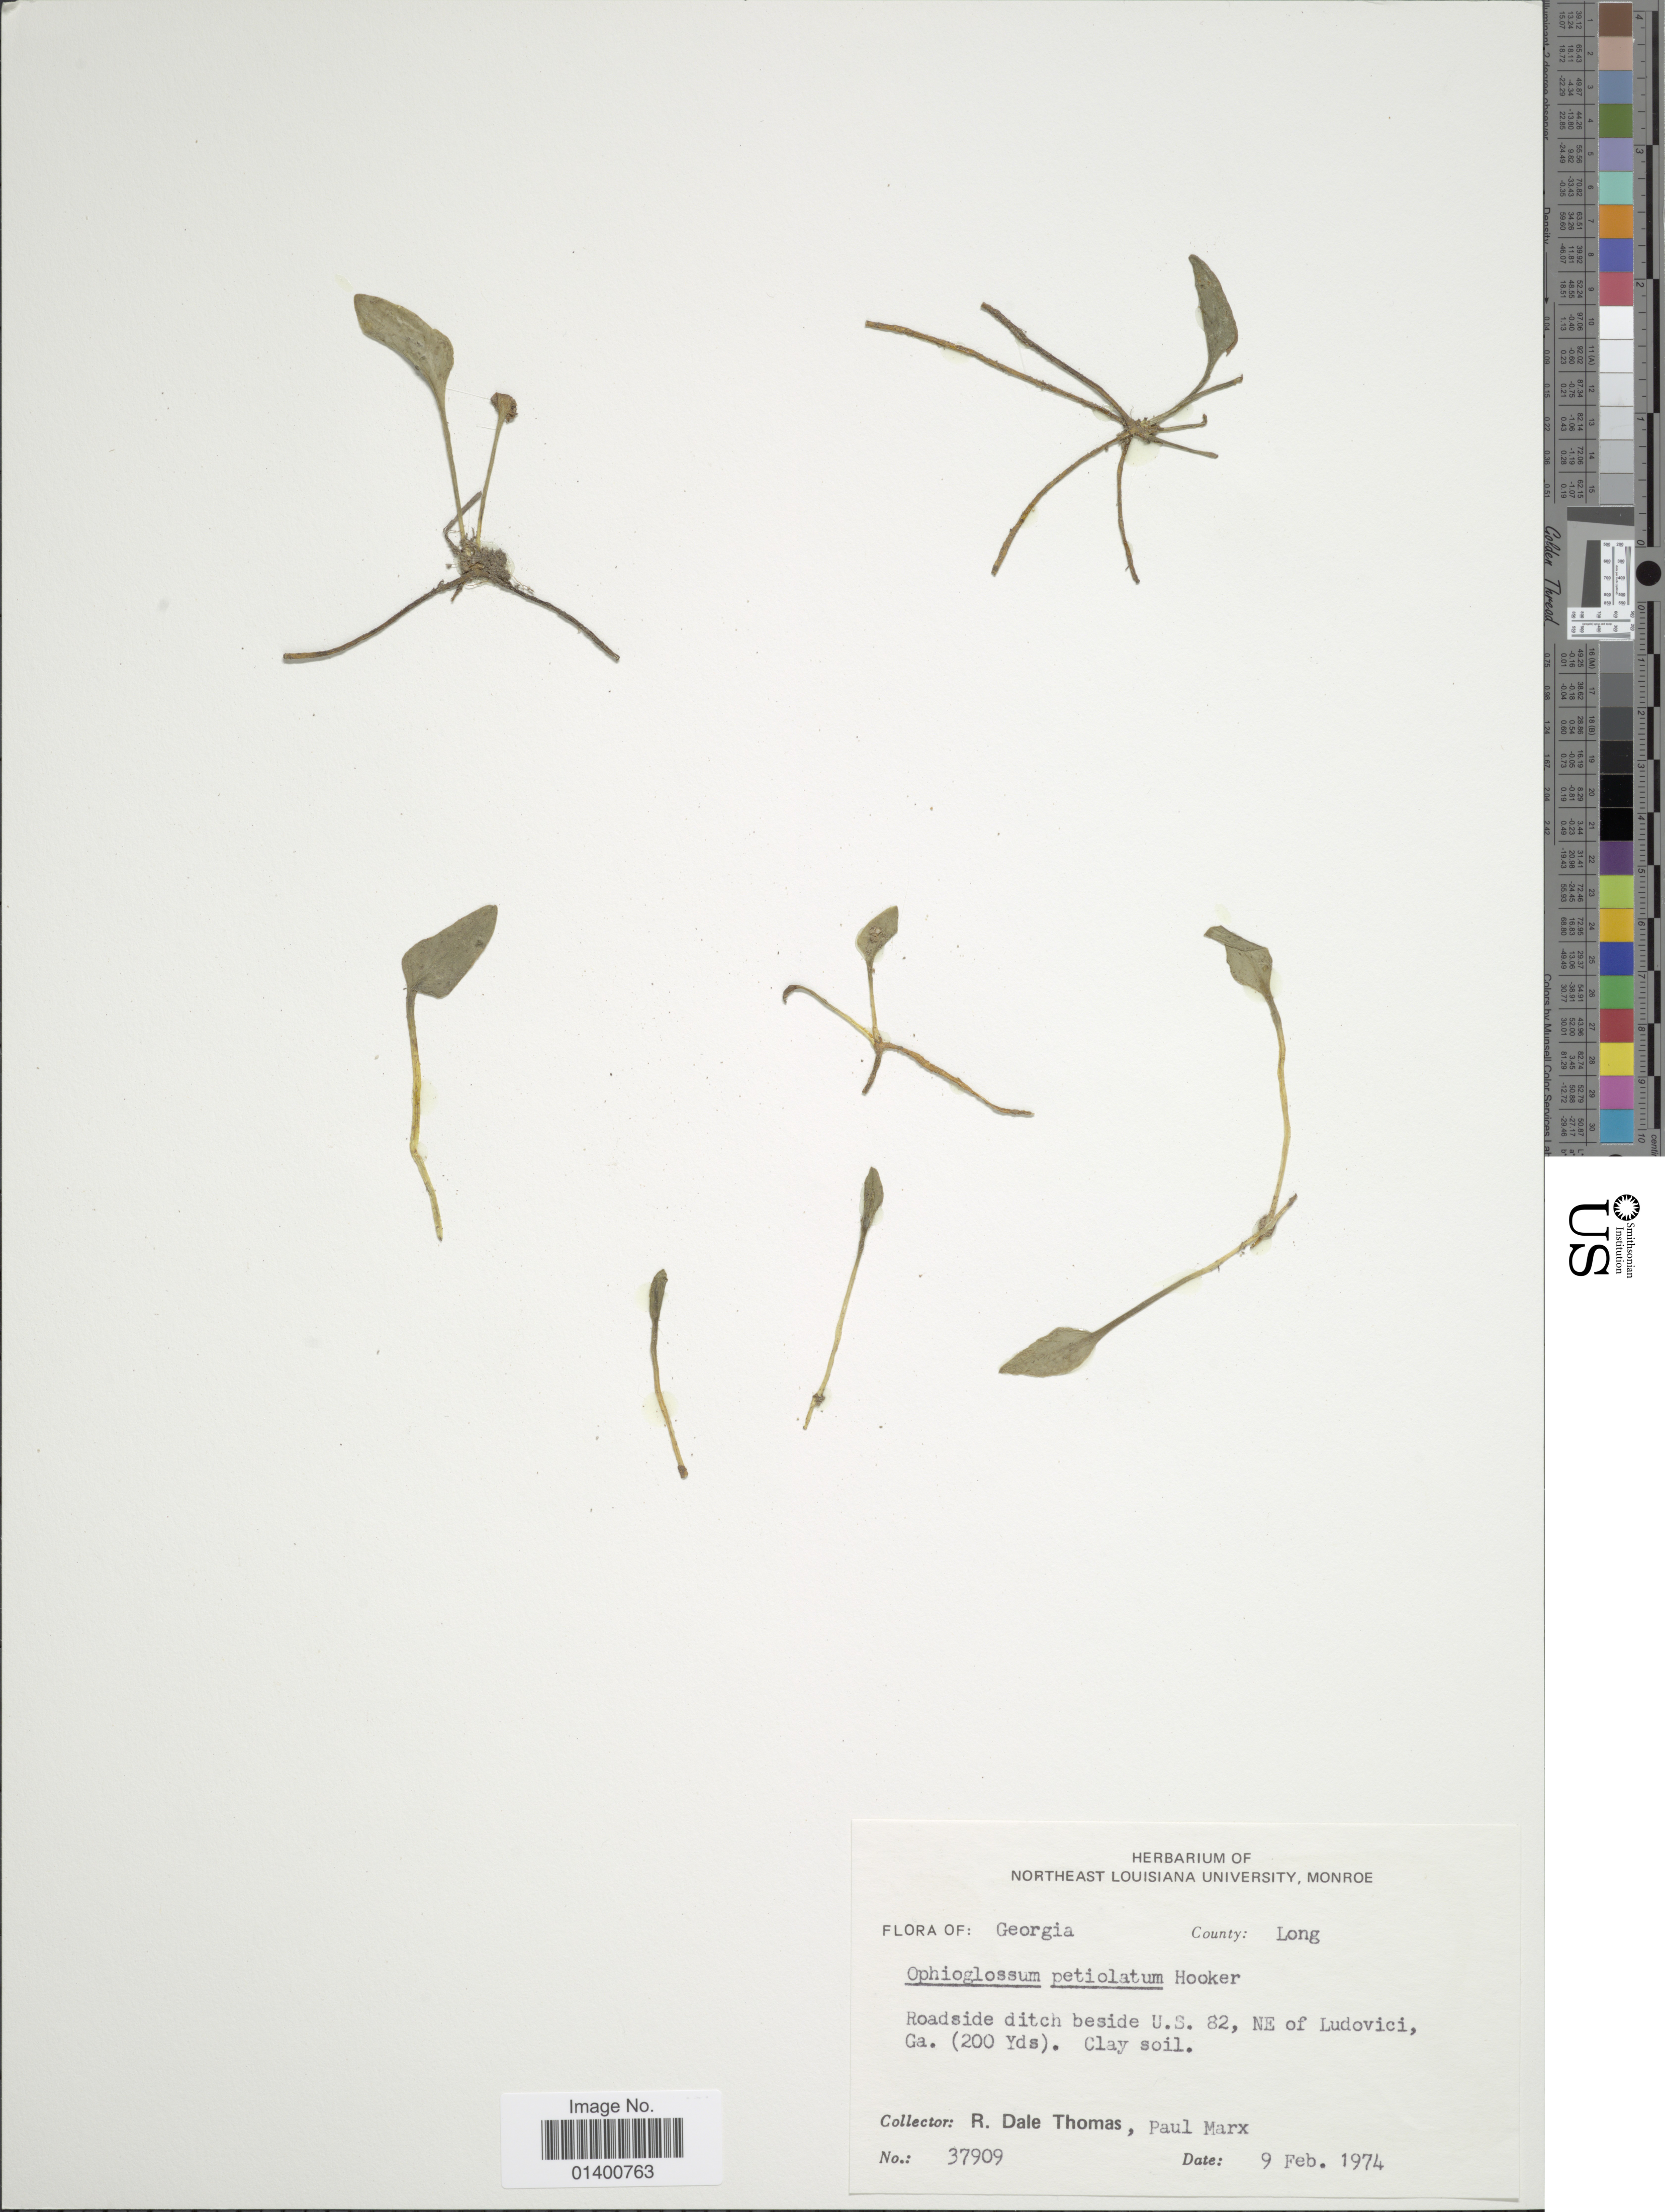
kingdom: Plantae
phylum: Tracheophyta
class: Polypodiopsida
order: Ophioglossales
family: Ophioglossaceae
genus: Ophioglossum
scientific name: Ophioglossum petiolatum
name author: Hook.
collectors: R. Thomas & P. Marx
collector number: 37909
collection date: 1974-02-09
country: United States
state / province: Georgia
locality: County Long, roadside ditch beside U.S. 82, NE of Ludovici, Ga. (200 Yds)